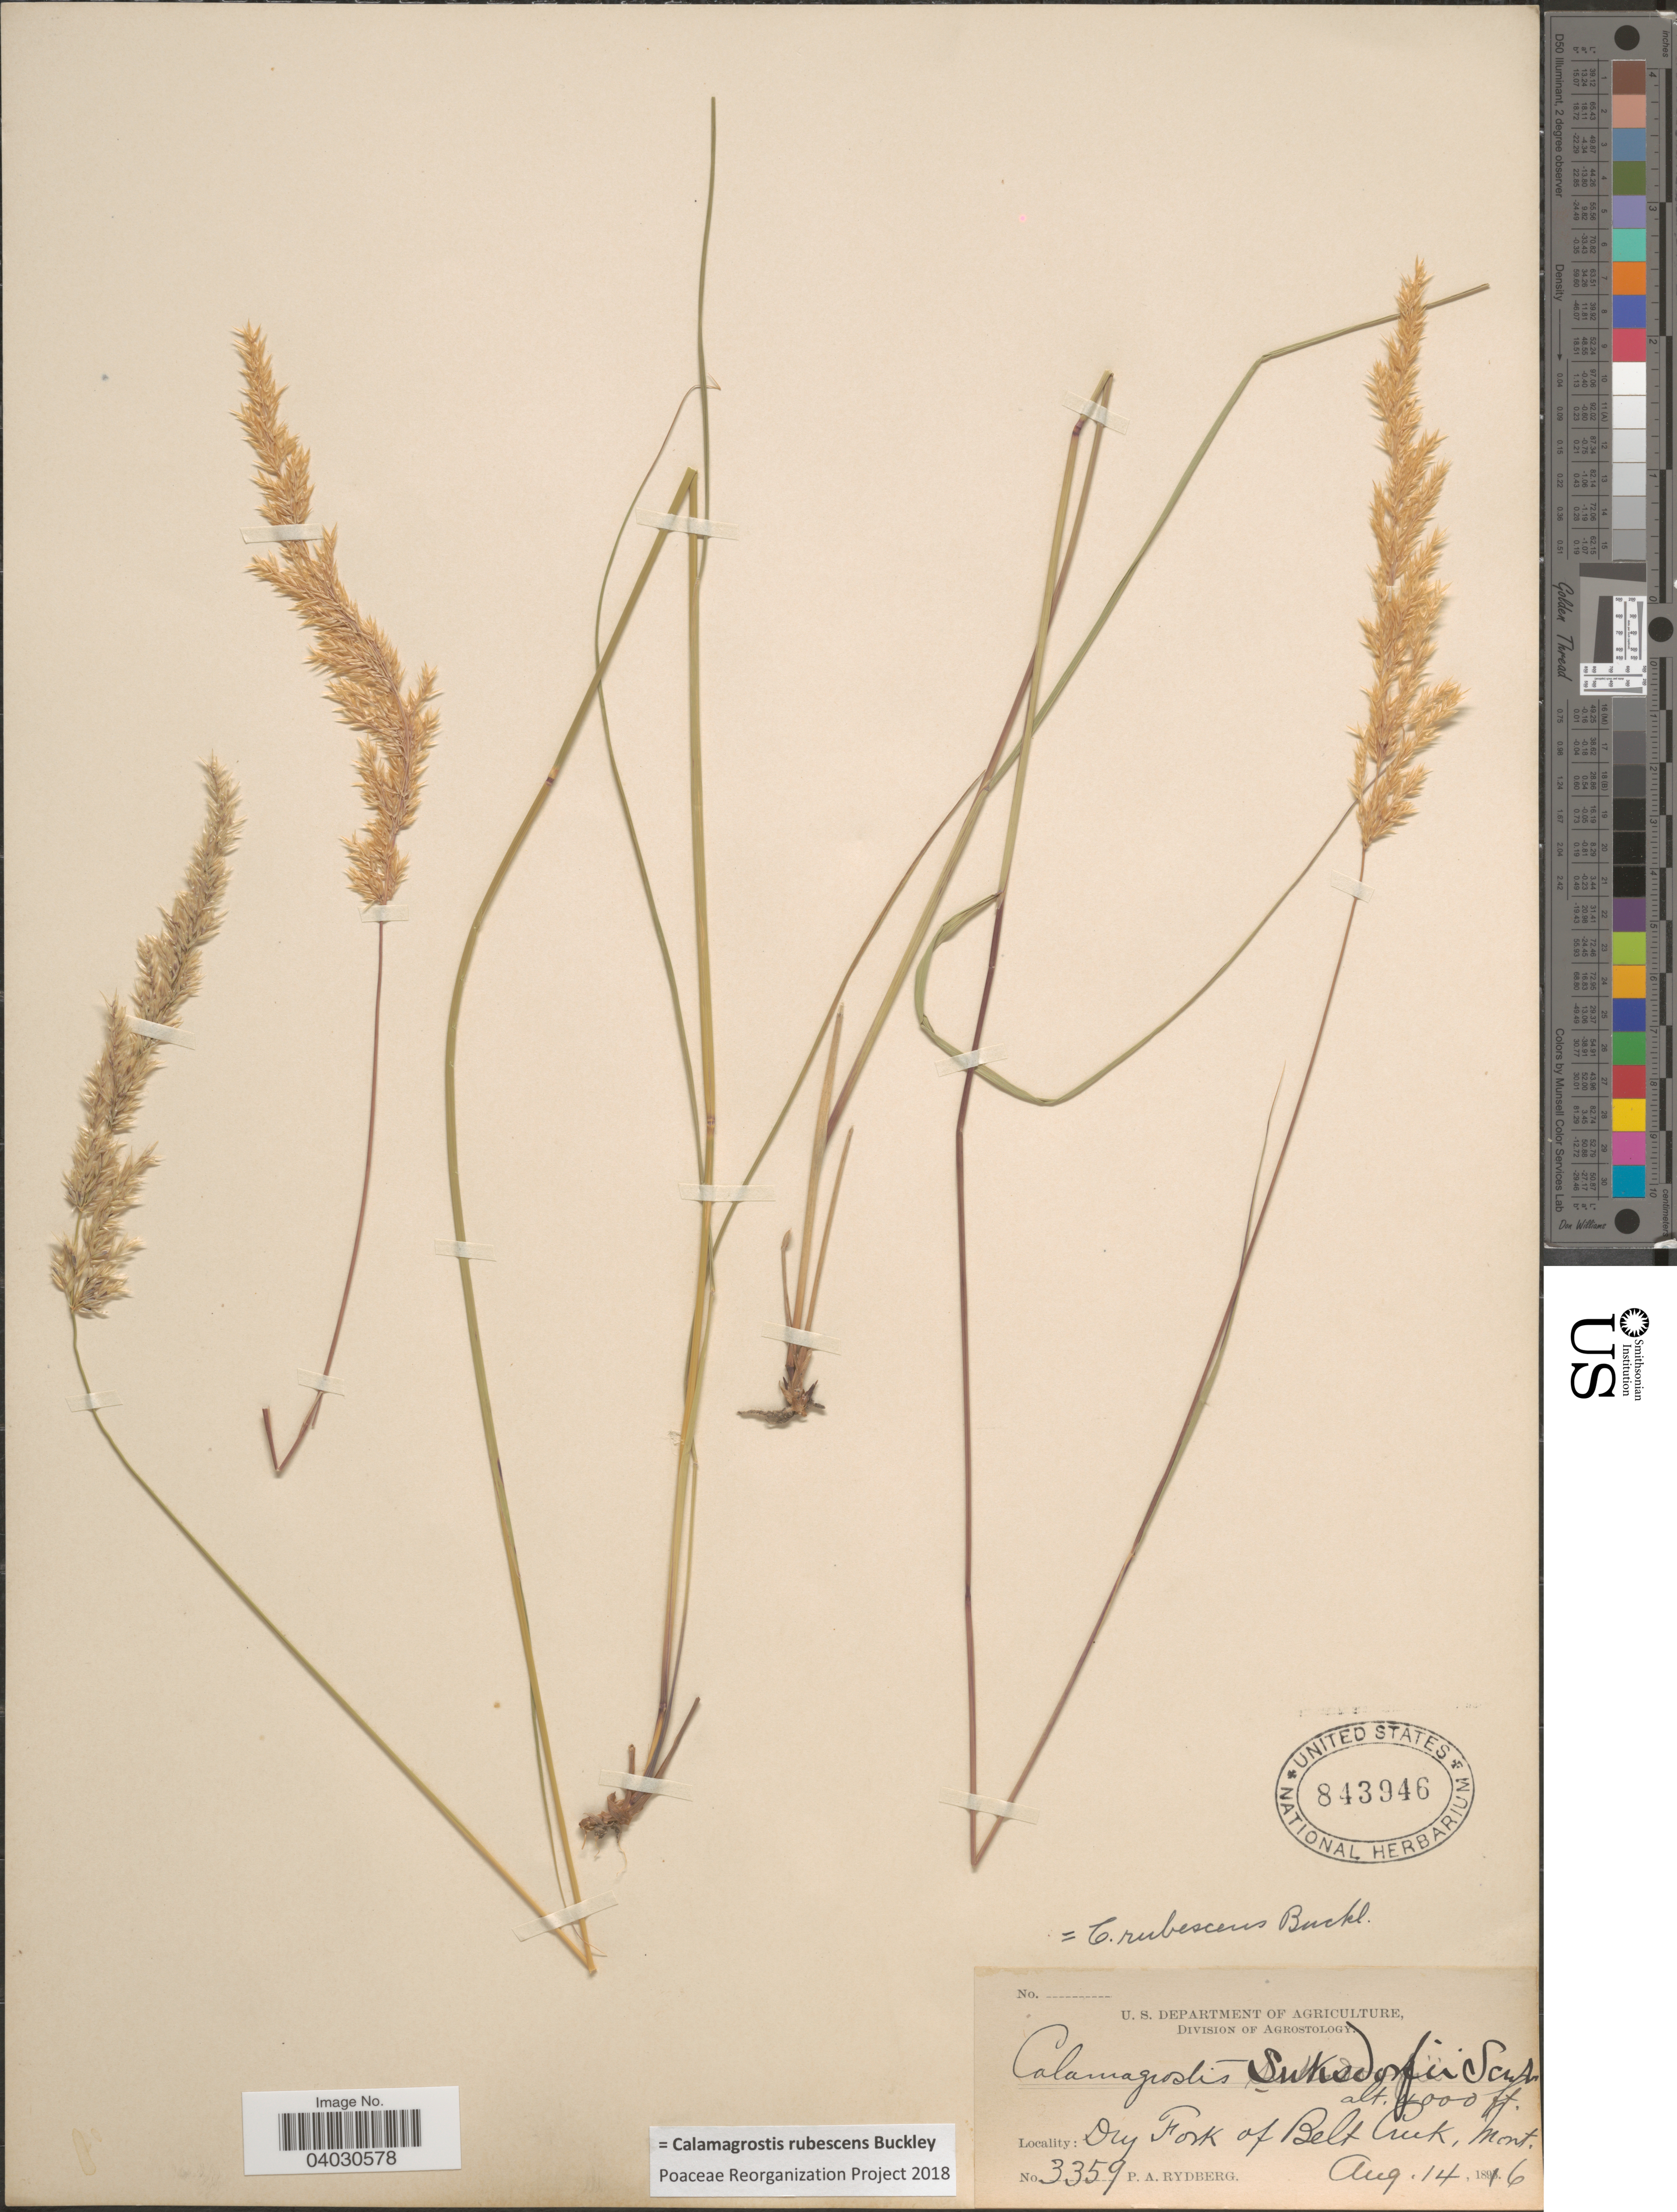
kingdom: Plantae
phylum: Tracheophyta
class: Liliopsida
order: Poales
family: Poaceae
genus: Calamagrostis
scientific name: Calamagrostis rubescens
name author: Buckley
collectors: P. A. Rydberg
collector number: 3359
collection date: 1816-08-14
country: United States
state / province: Montana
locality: Dry Fork of Belt Creek.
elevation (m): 1219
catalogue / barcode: US 843946